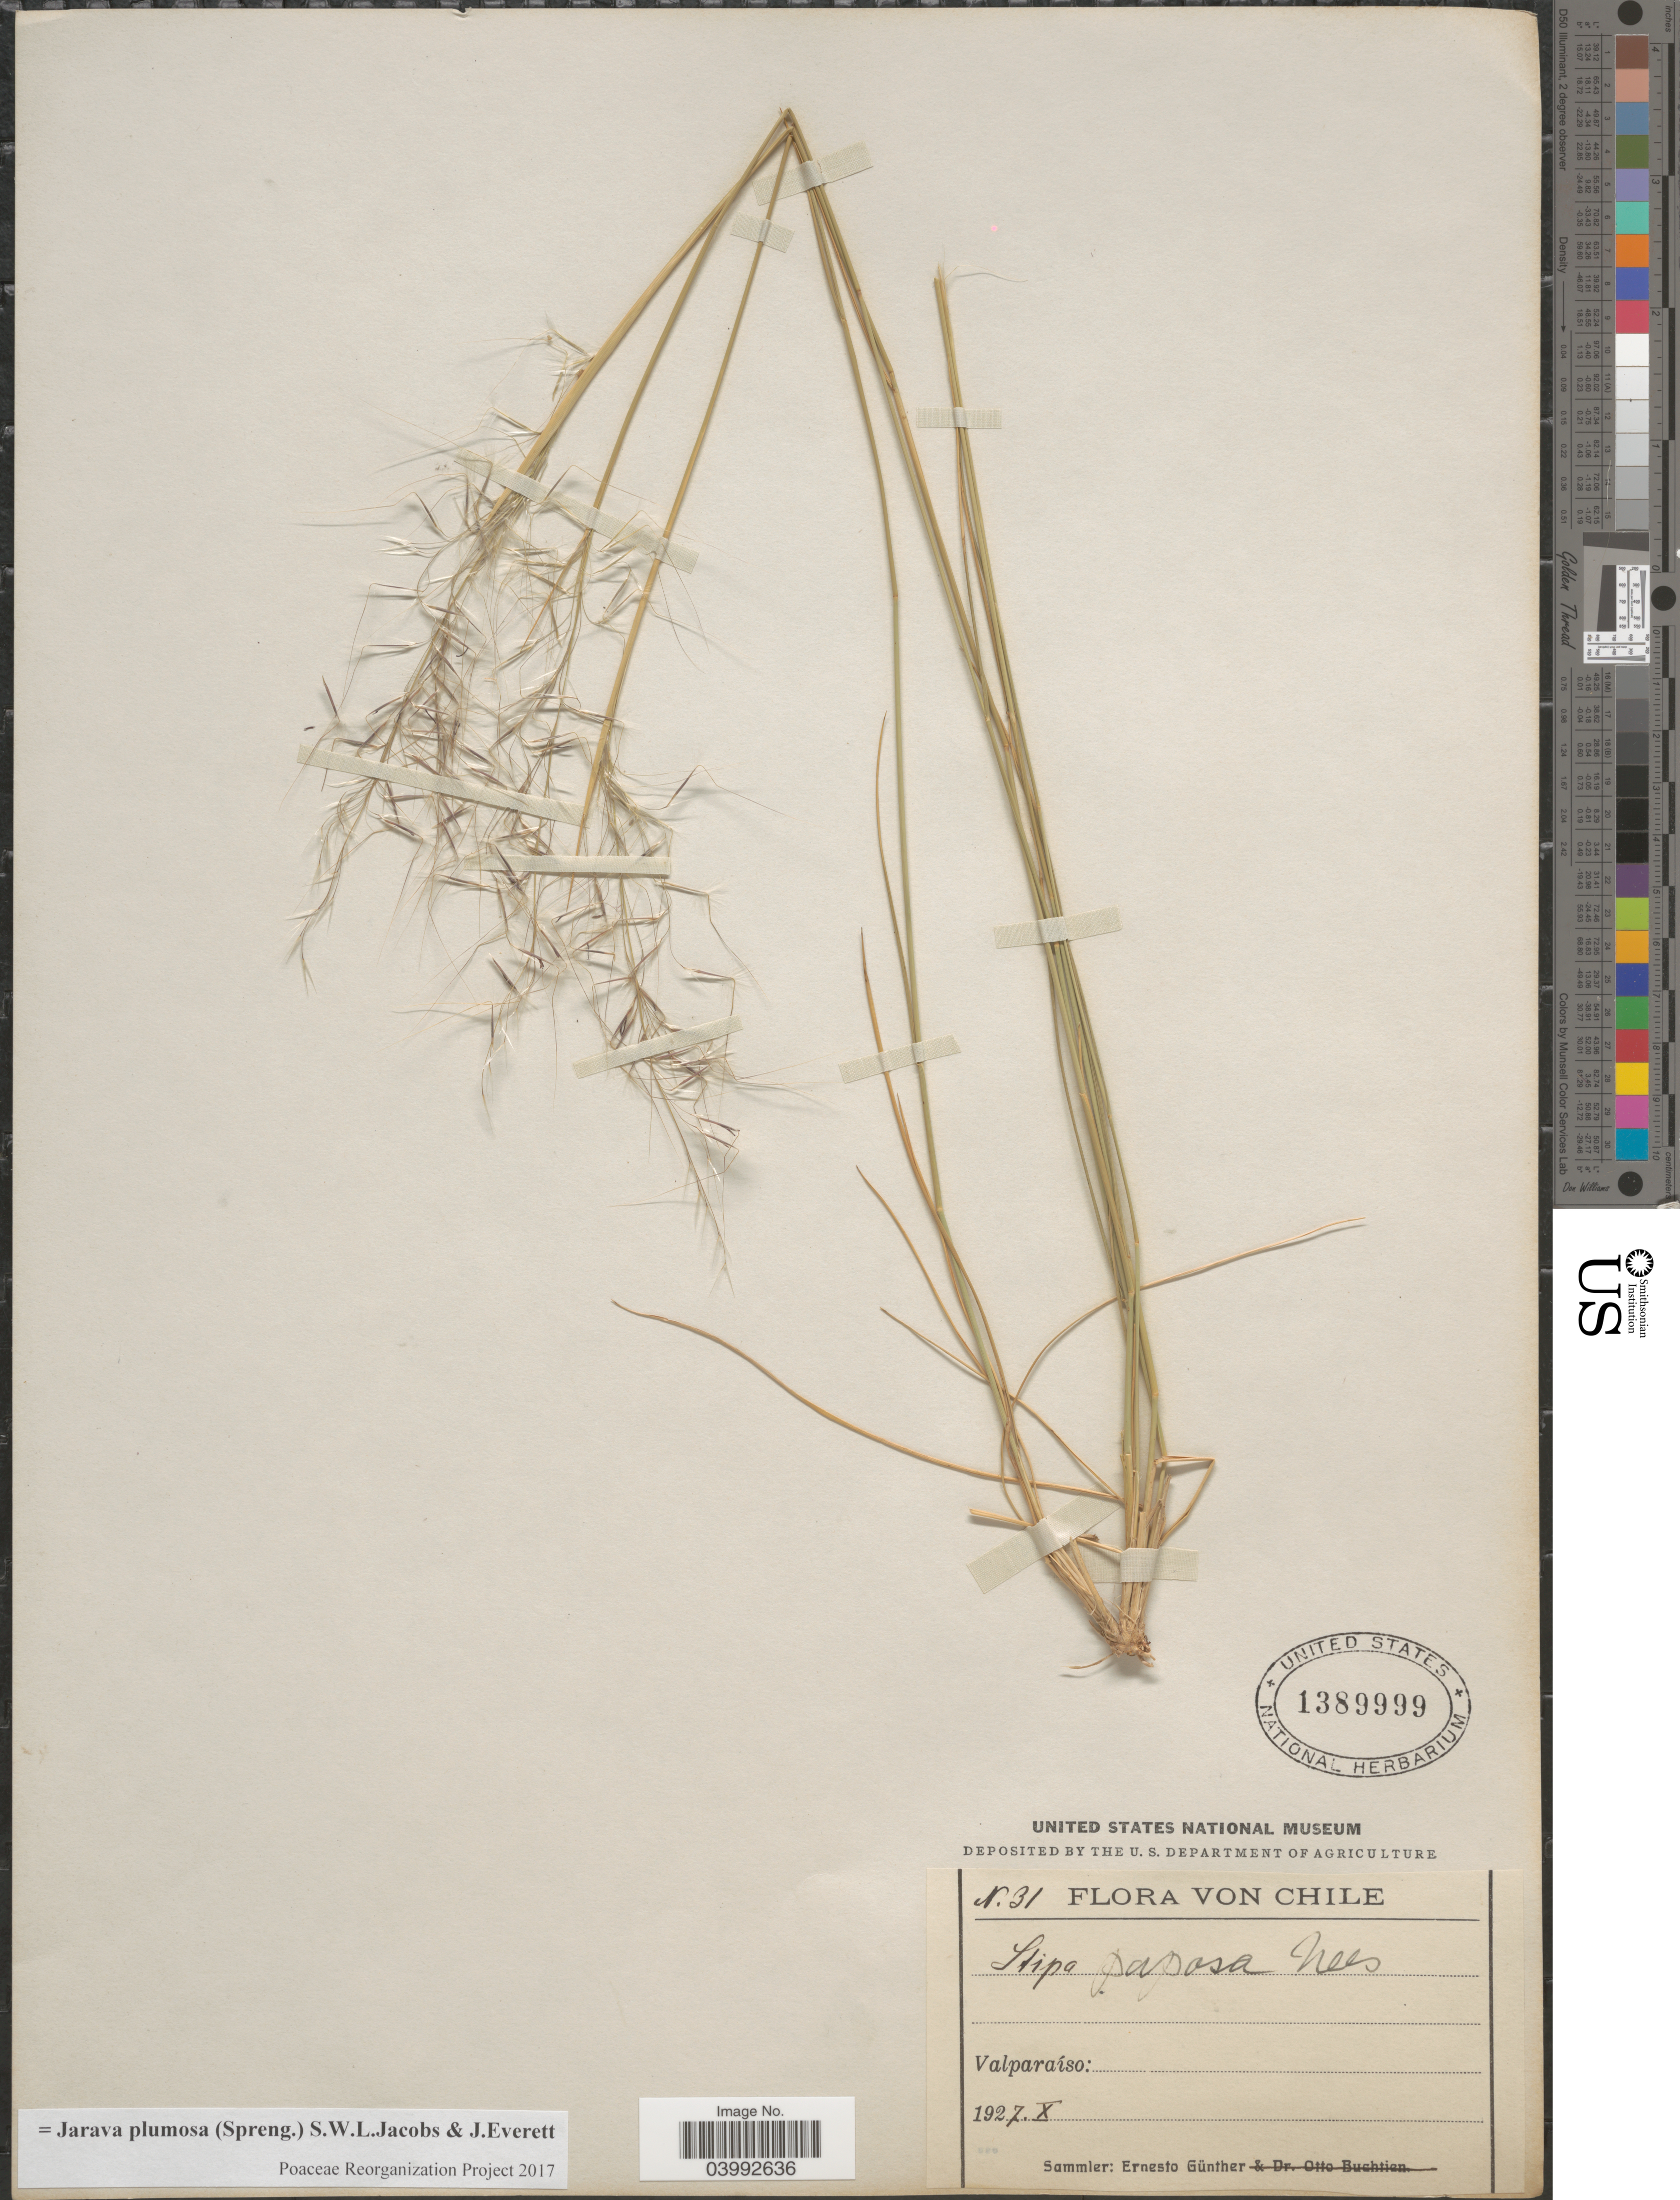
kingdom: Plantae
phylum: Tracheophyta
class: Liliopsida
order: Poales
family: Poaceae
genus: Stipa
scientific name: Stipa papposa Nees, nom. illeg.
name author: Nees in Mart.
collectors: E. Gunther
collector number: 31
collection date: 1927-10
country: Chile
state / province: Valparaíso (V)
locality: Valparaíso.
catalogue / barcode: US 1389999